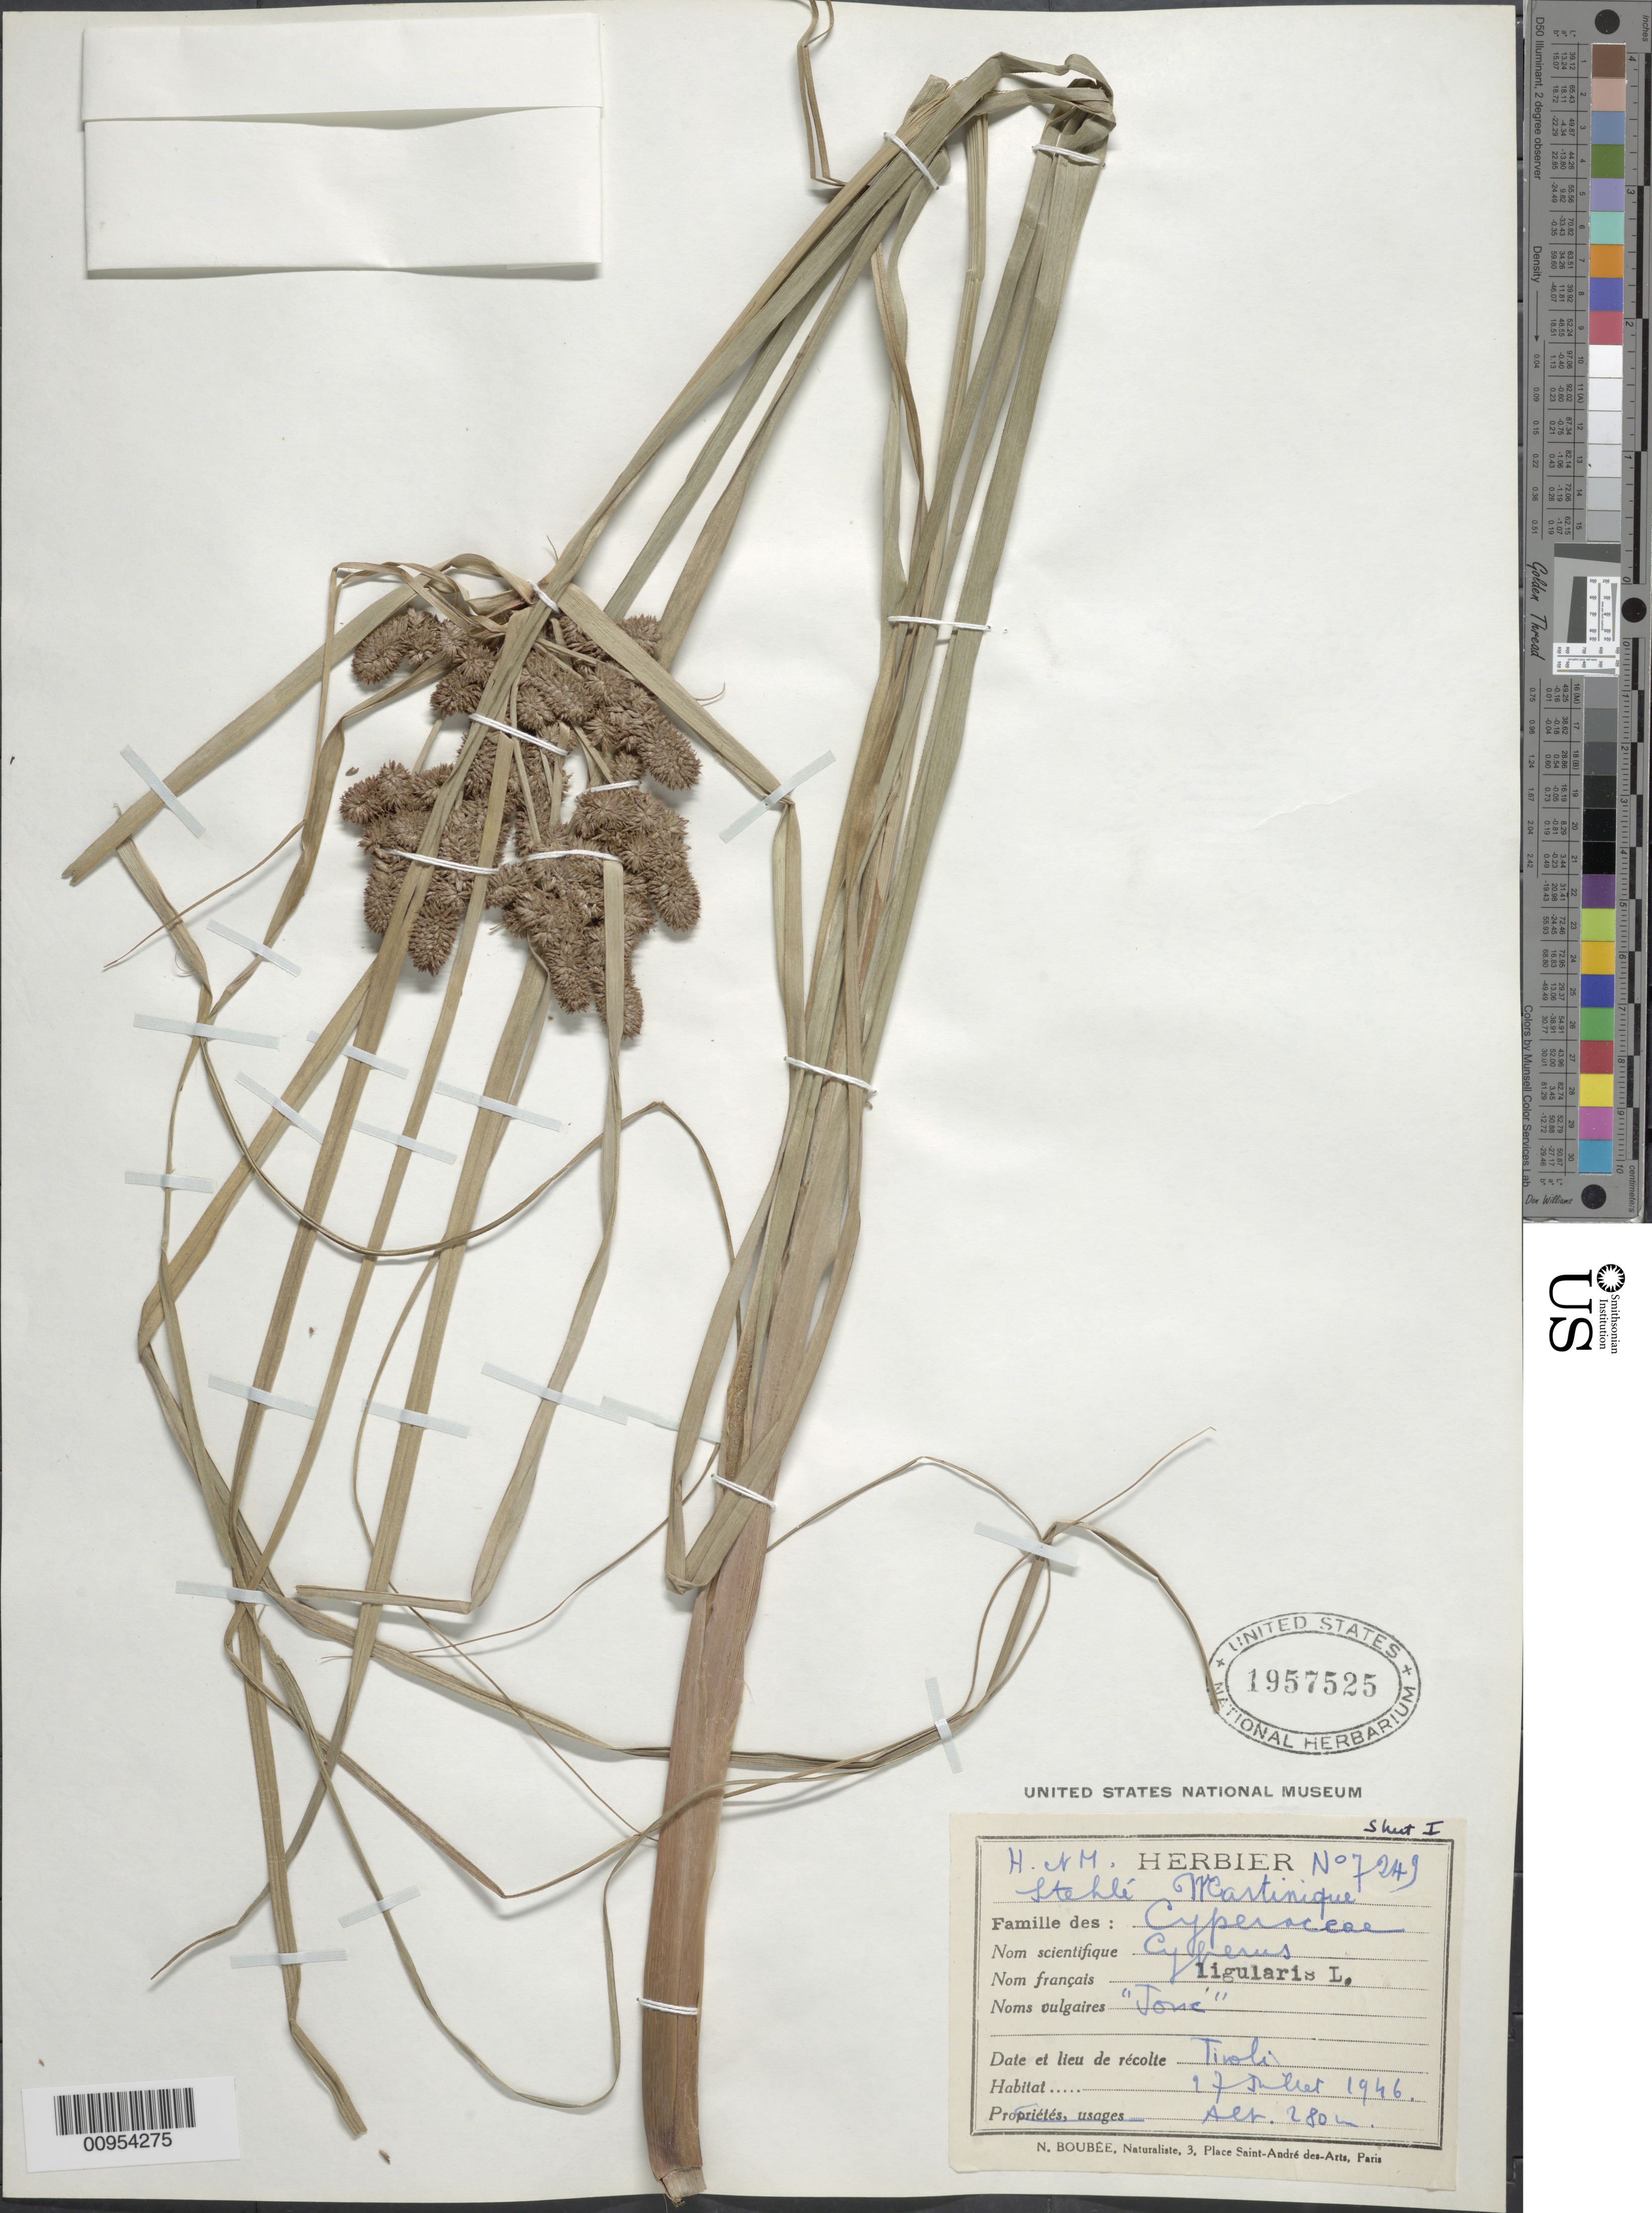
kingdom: Plantae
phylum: Tracheophyta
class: Liliopsida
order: Poales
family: Cyperaceae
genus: Cyperus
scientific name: Cyperus ligularis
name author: L.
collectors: H. Stehlé & M. Stehlé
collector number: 7249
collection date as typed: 17 Jul 1946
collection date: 1946-07-17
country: Martinique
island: Martinique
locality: Tivoli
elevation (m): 280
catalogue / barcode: US 1957525